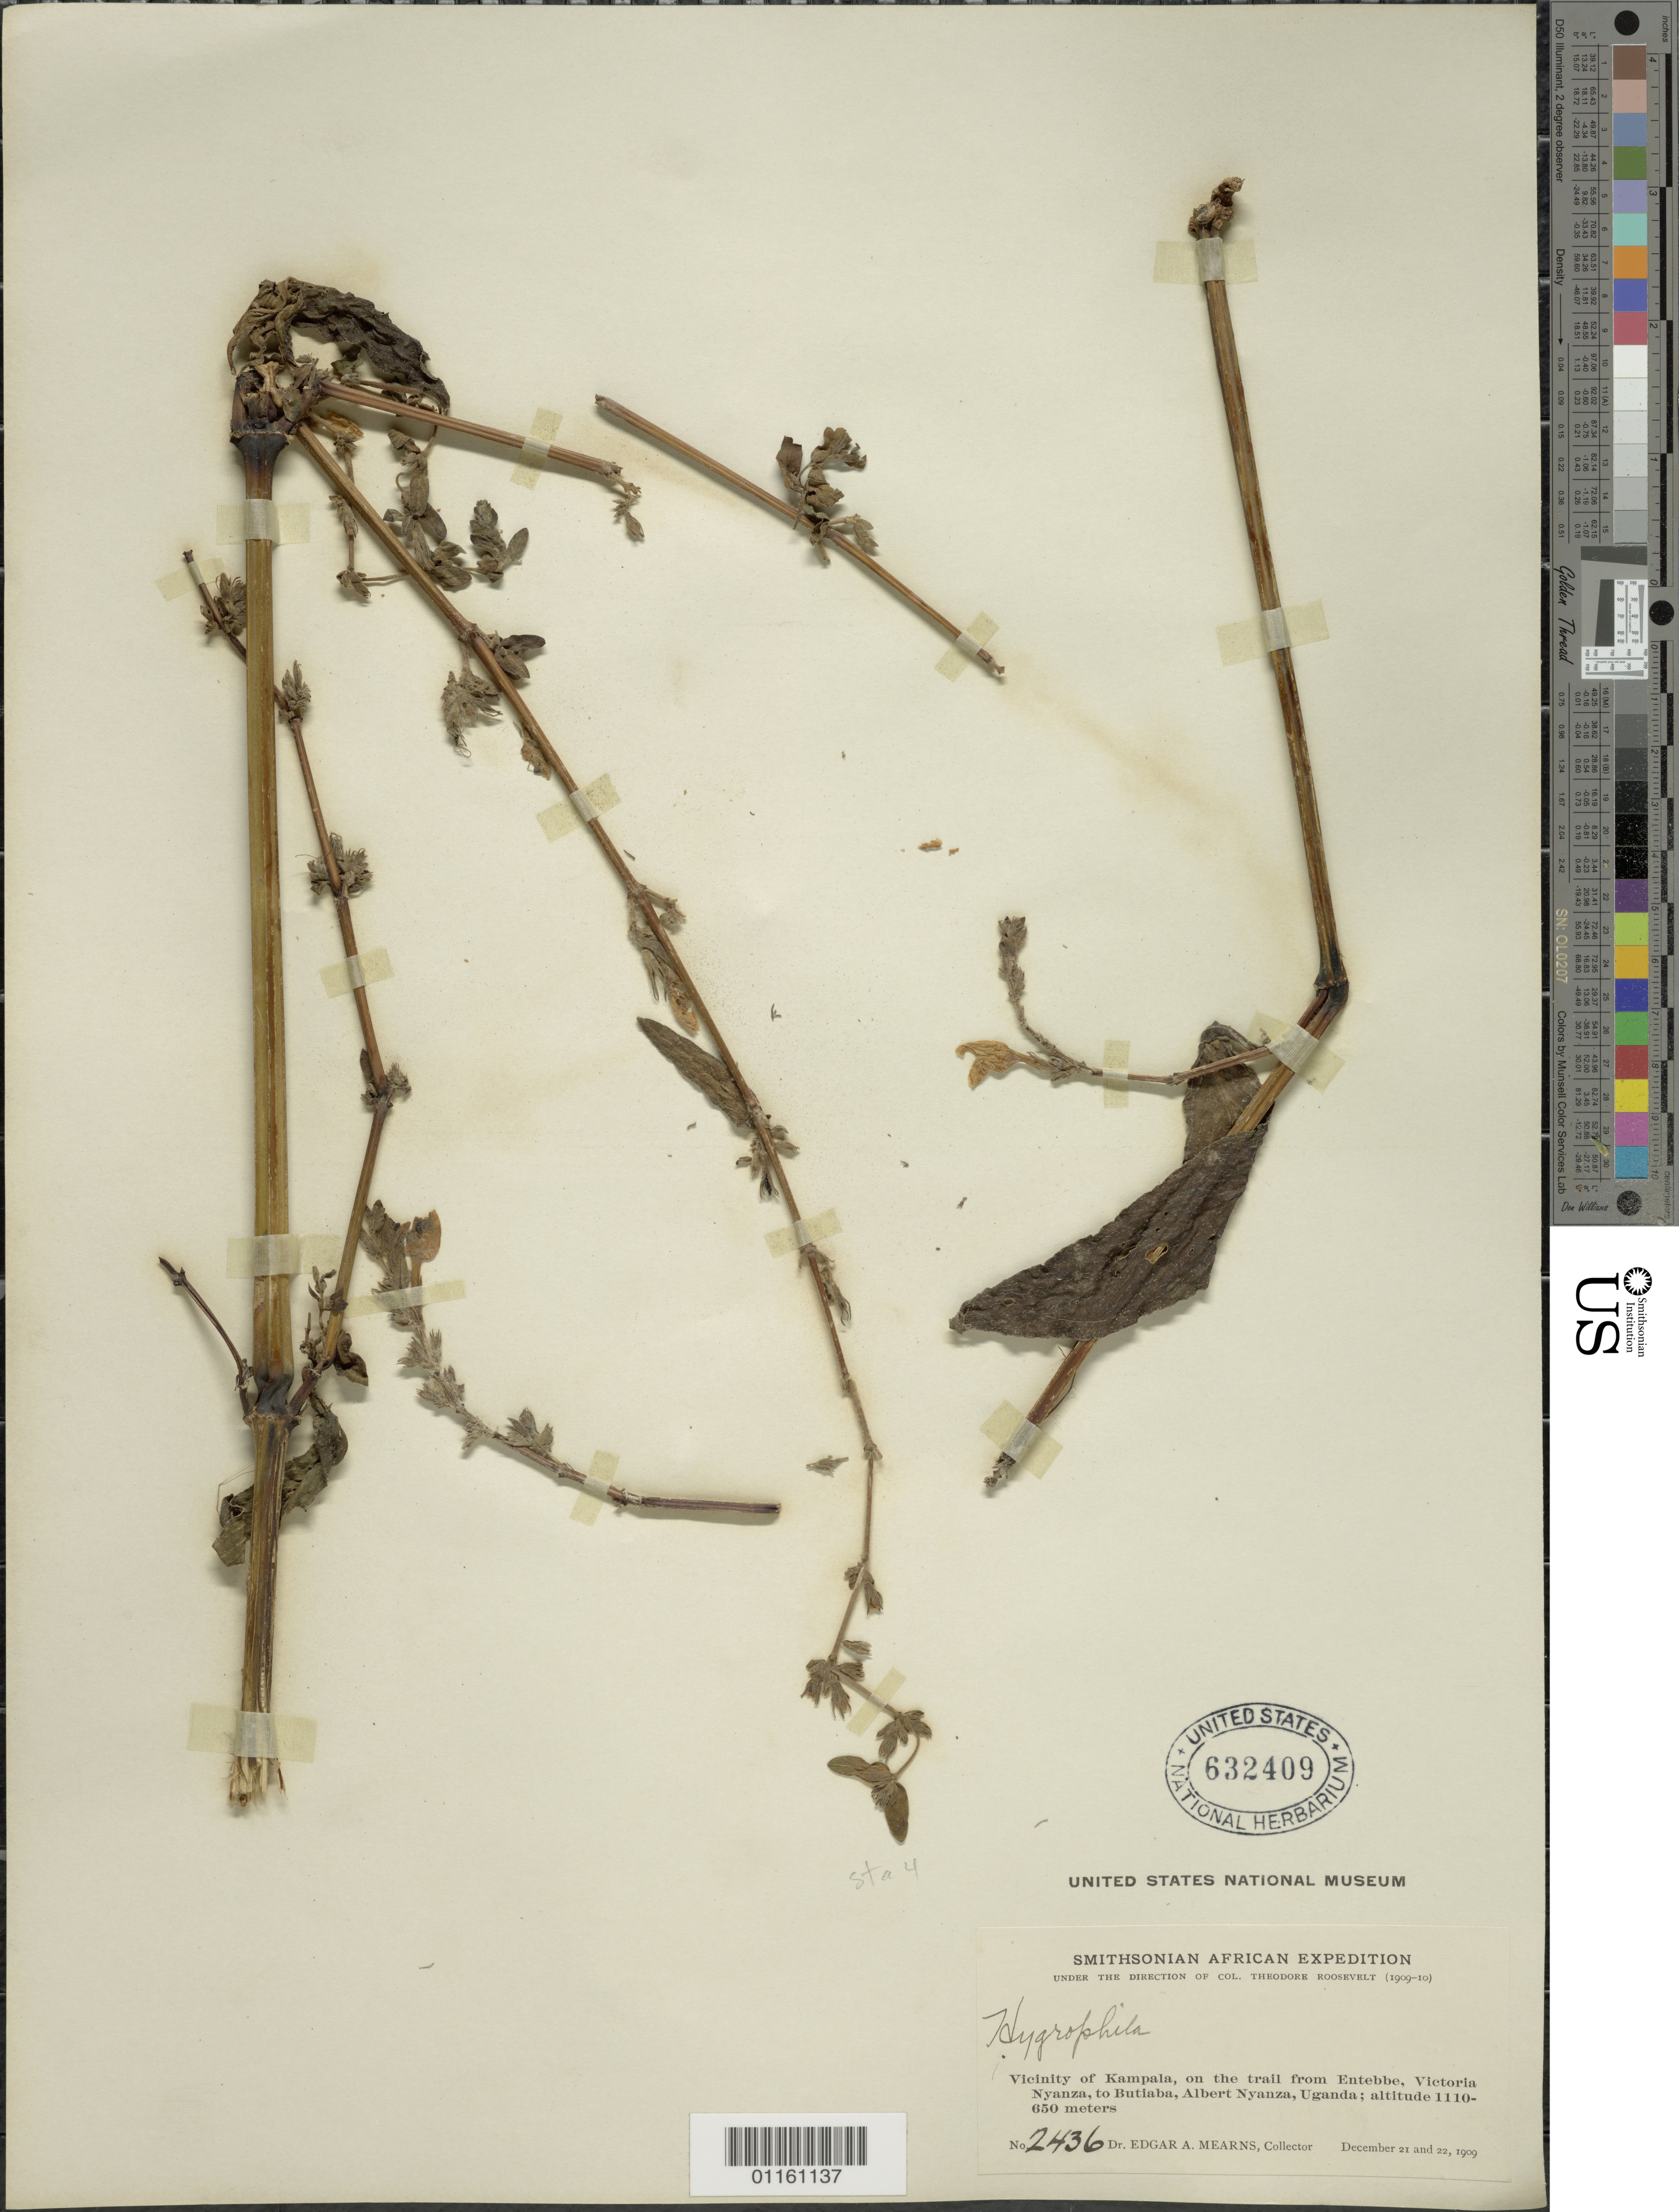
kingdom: Plantae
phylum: Tracheophyta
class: Magnoliopsida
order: Lamiales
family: Acanthaceae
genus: Hygrophila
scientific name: Hygrophila sp.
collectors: E. A. Mearns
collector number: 2436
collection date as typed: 21 Dec 1909 to 22 Dec 1909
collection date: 1909-12-21/1909-12-22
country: Uganda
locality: Vicinity of Kampala, on the trail from Entebbe, Victoria Nyanza, to Butiaba, Albert Nyanza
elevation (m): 1110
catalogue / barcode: US 632409